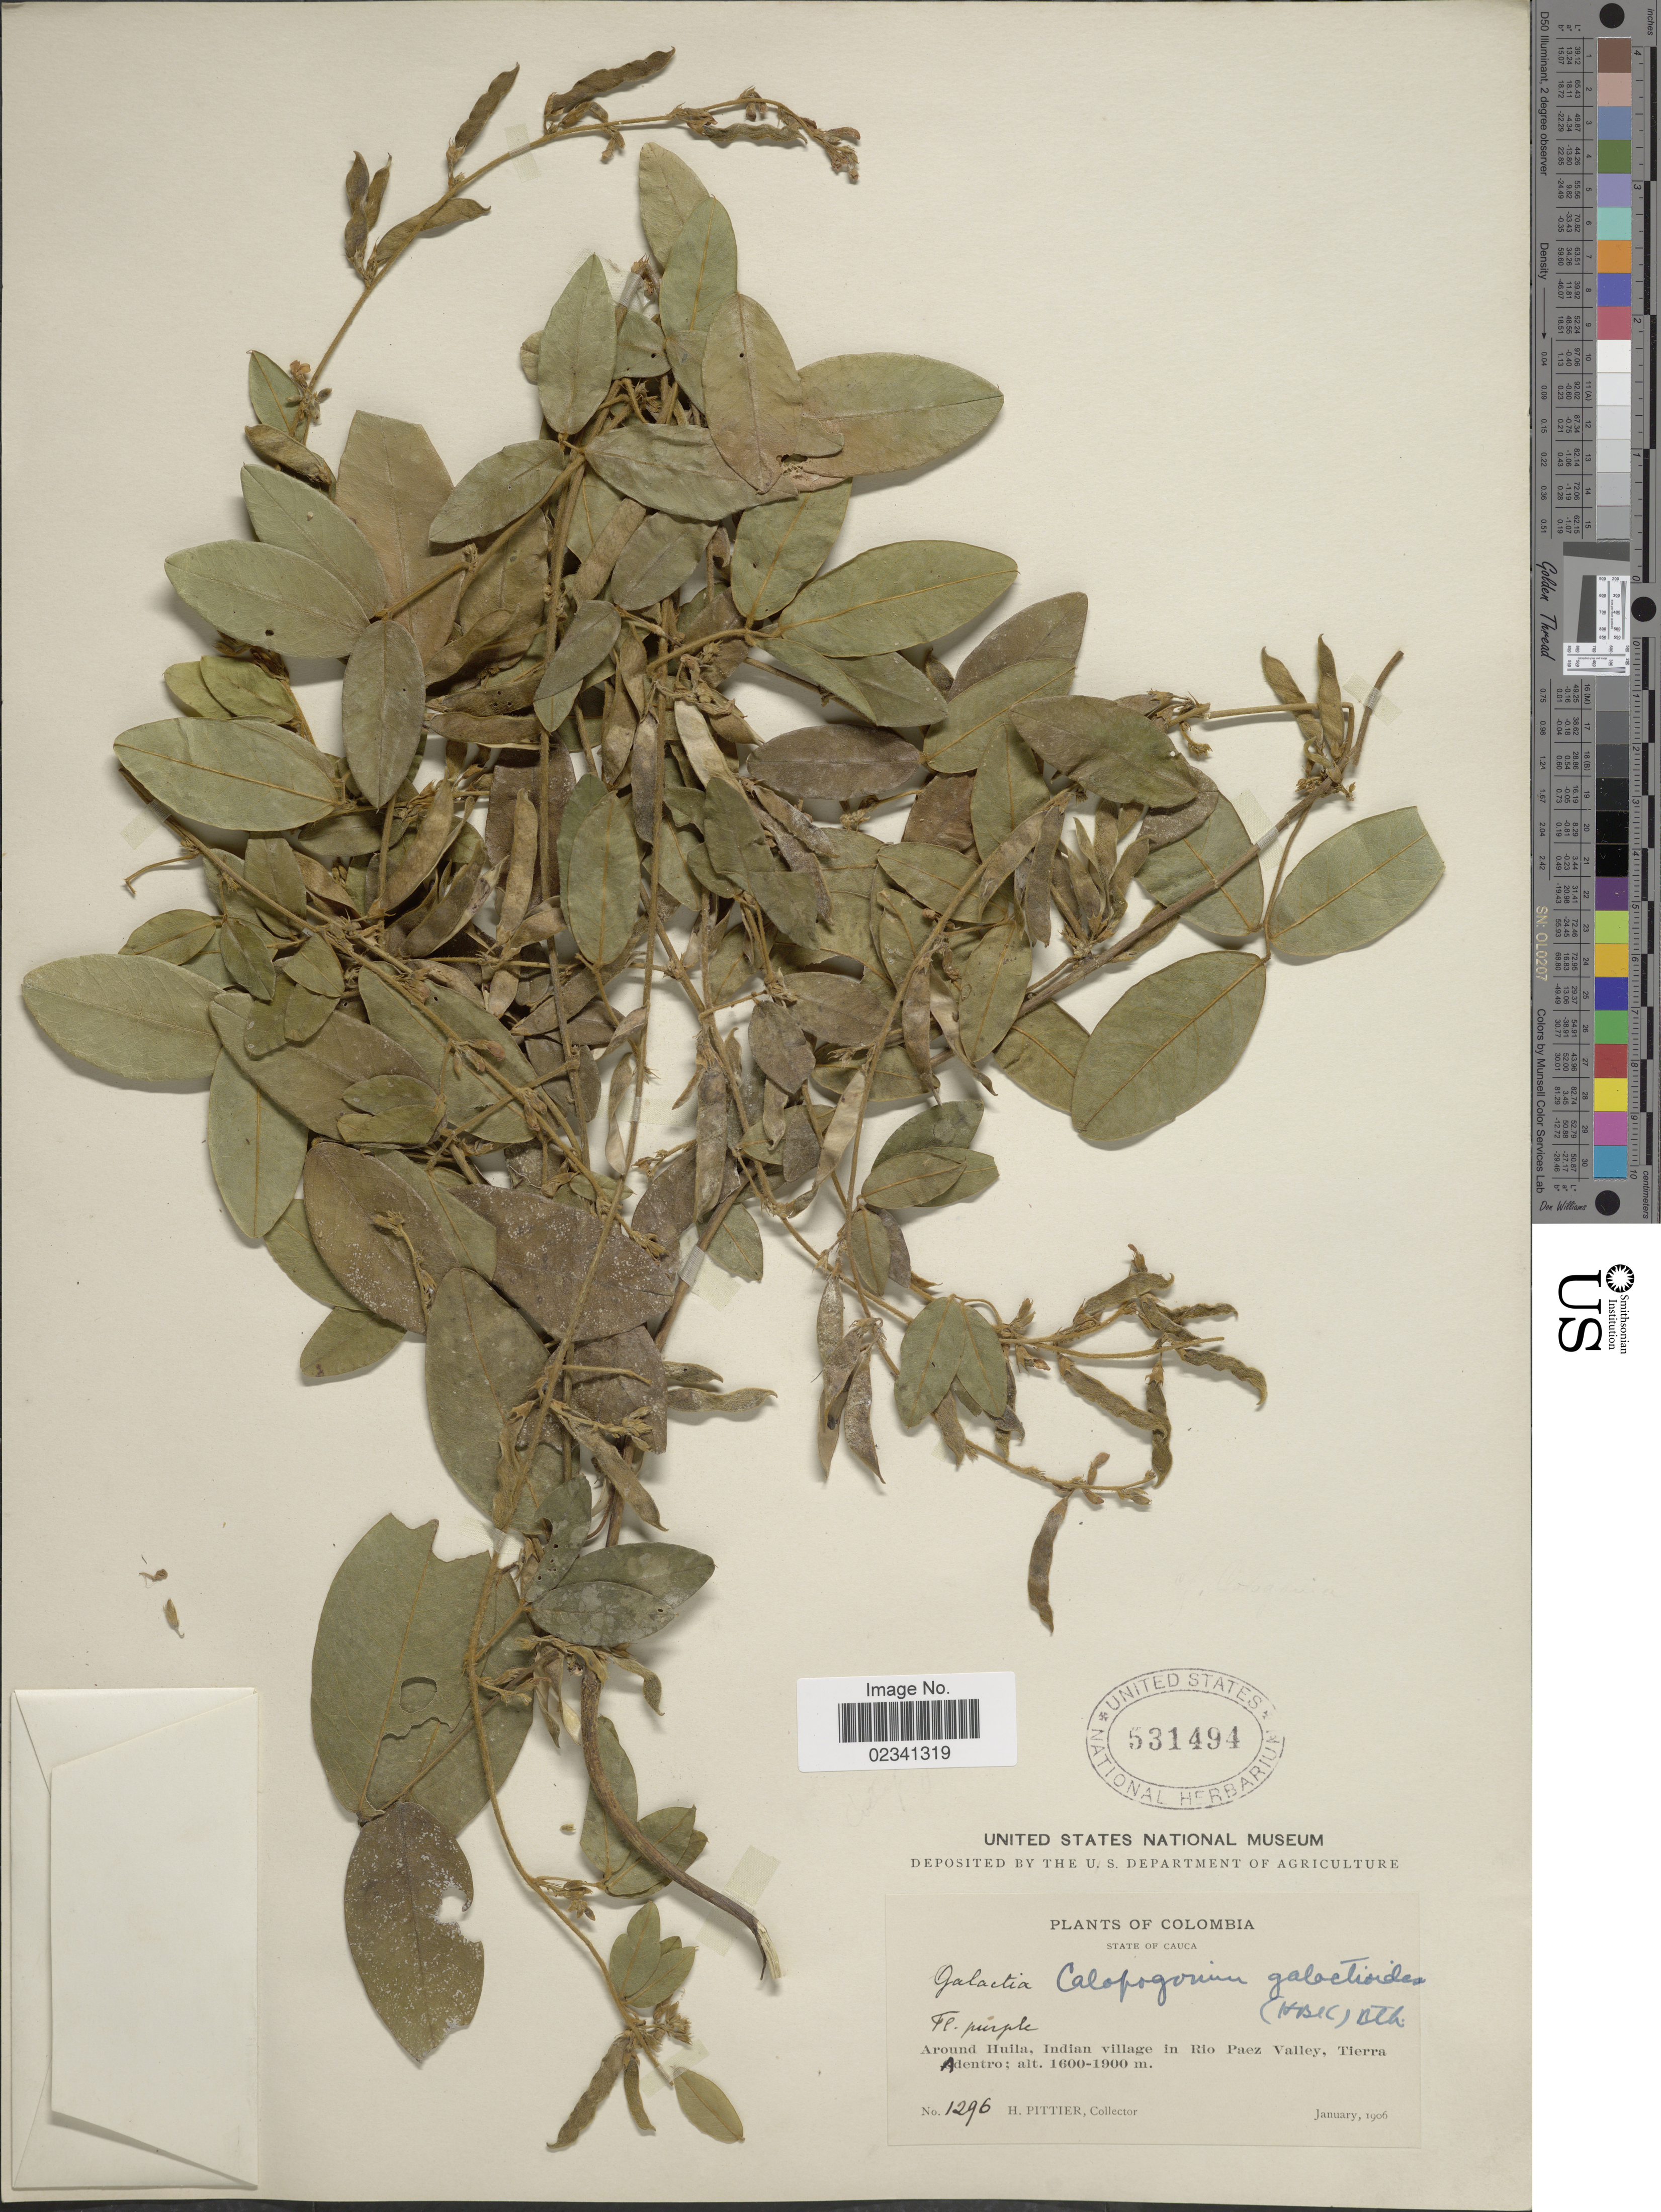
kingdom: Plantae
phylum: Tracheophyta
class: Magnoliopsida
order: Fabales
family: Fabaceae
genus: Calopogonium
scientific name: Calopogonium galactioides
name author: (Kunth) Hemsl.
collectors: H. F. Pittier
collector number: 1296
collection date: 1906-01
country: Colombia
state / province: Cauca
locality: Around Huila, Indian Village in Rio Paez Valley, Tierra Adentro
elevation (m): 1600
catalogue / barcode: US 531494